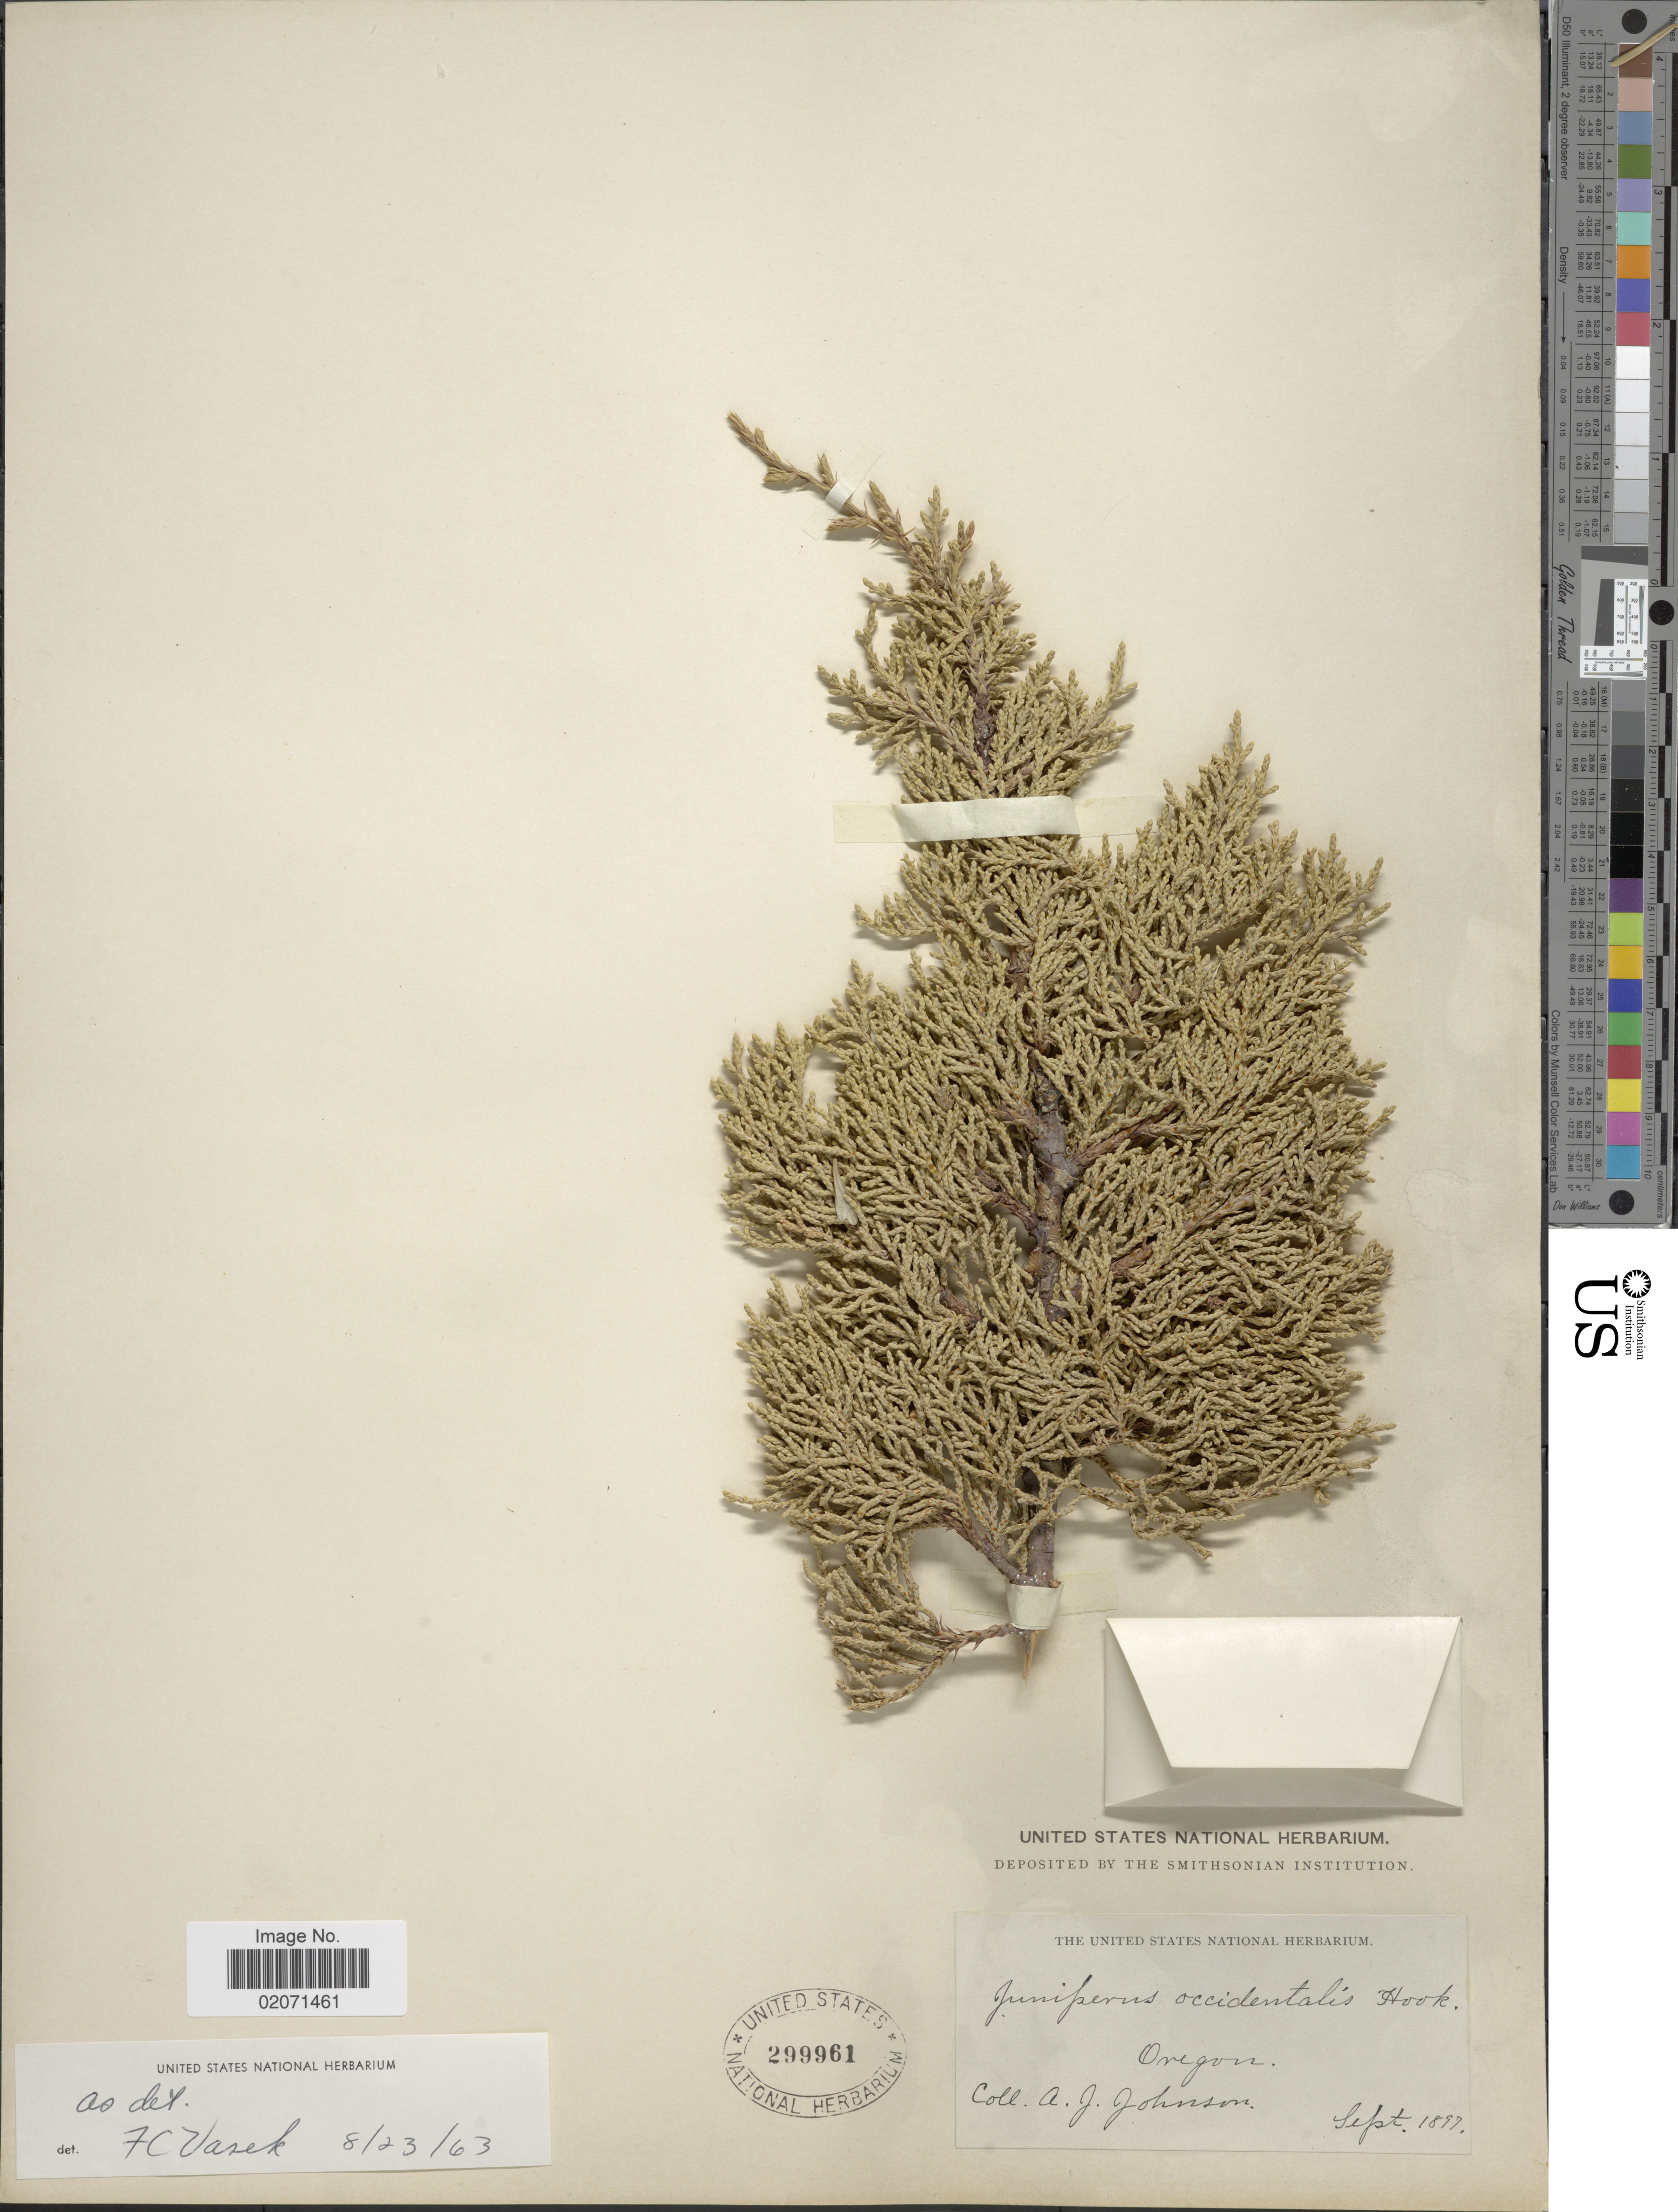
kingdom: Plantae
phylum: Tracheophyta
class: Pinopsida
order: Pinales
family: Cupressaceae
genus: Juniperus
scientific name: Juniperus occidentalis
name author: Hook.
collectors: A. Johnson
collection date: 1897-09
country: United States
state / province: Oregon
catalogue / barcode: US 299961